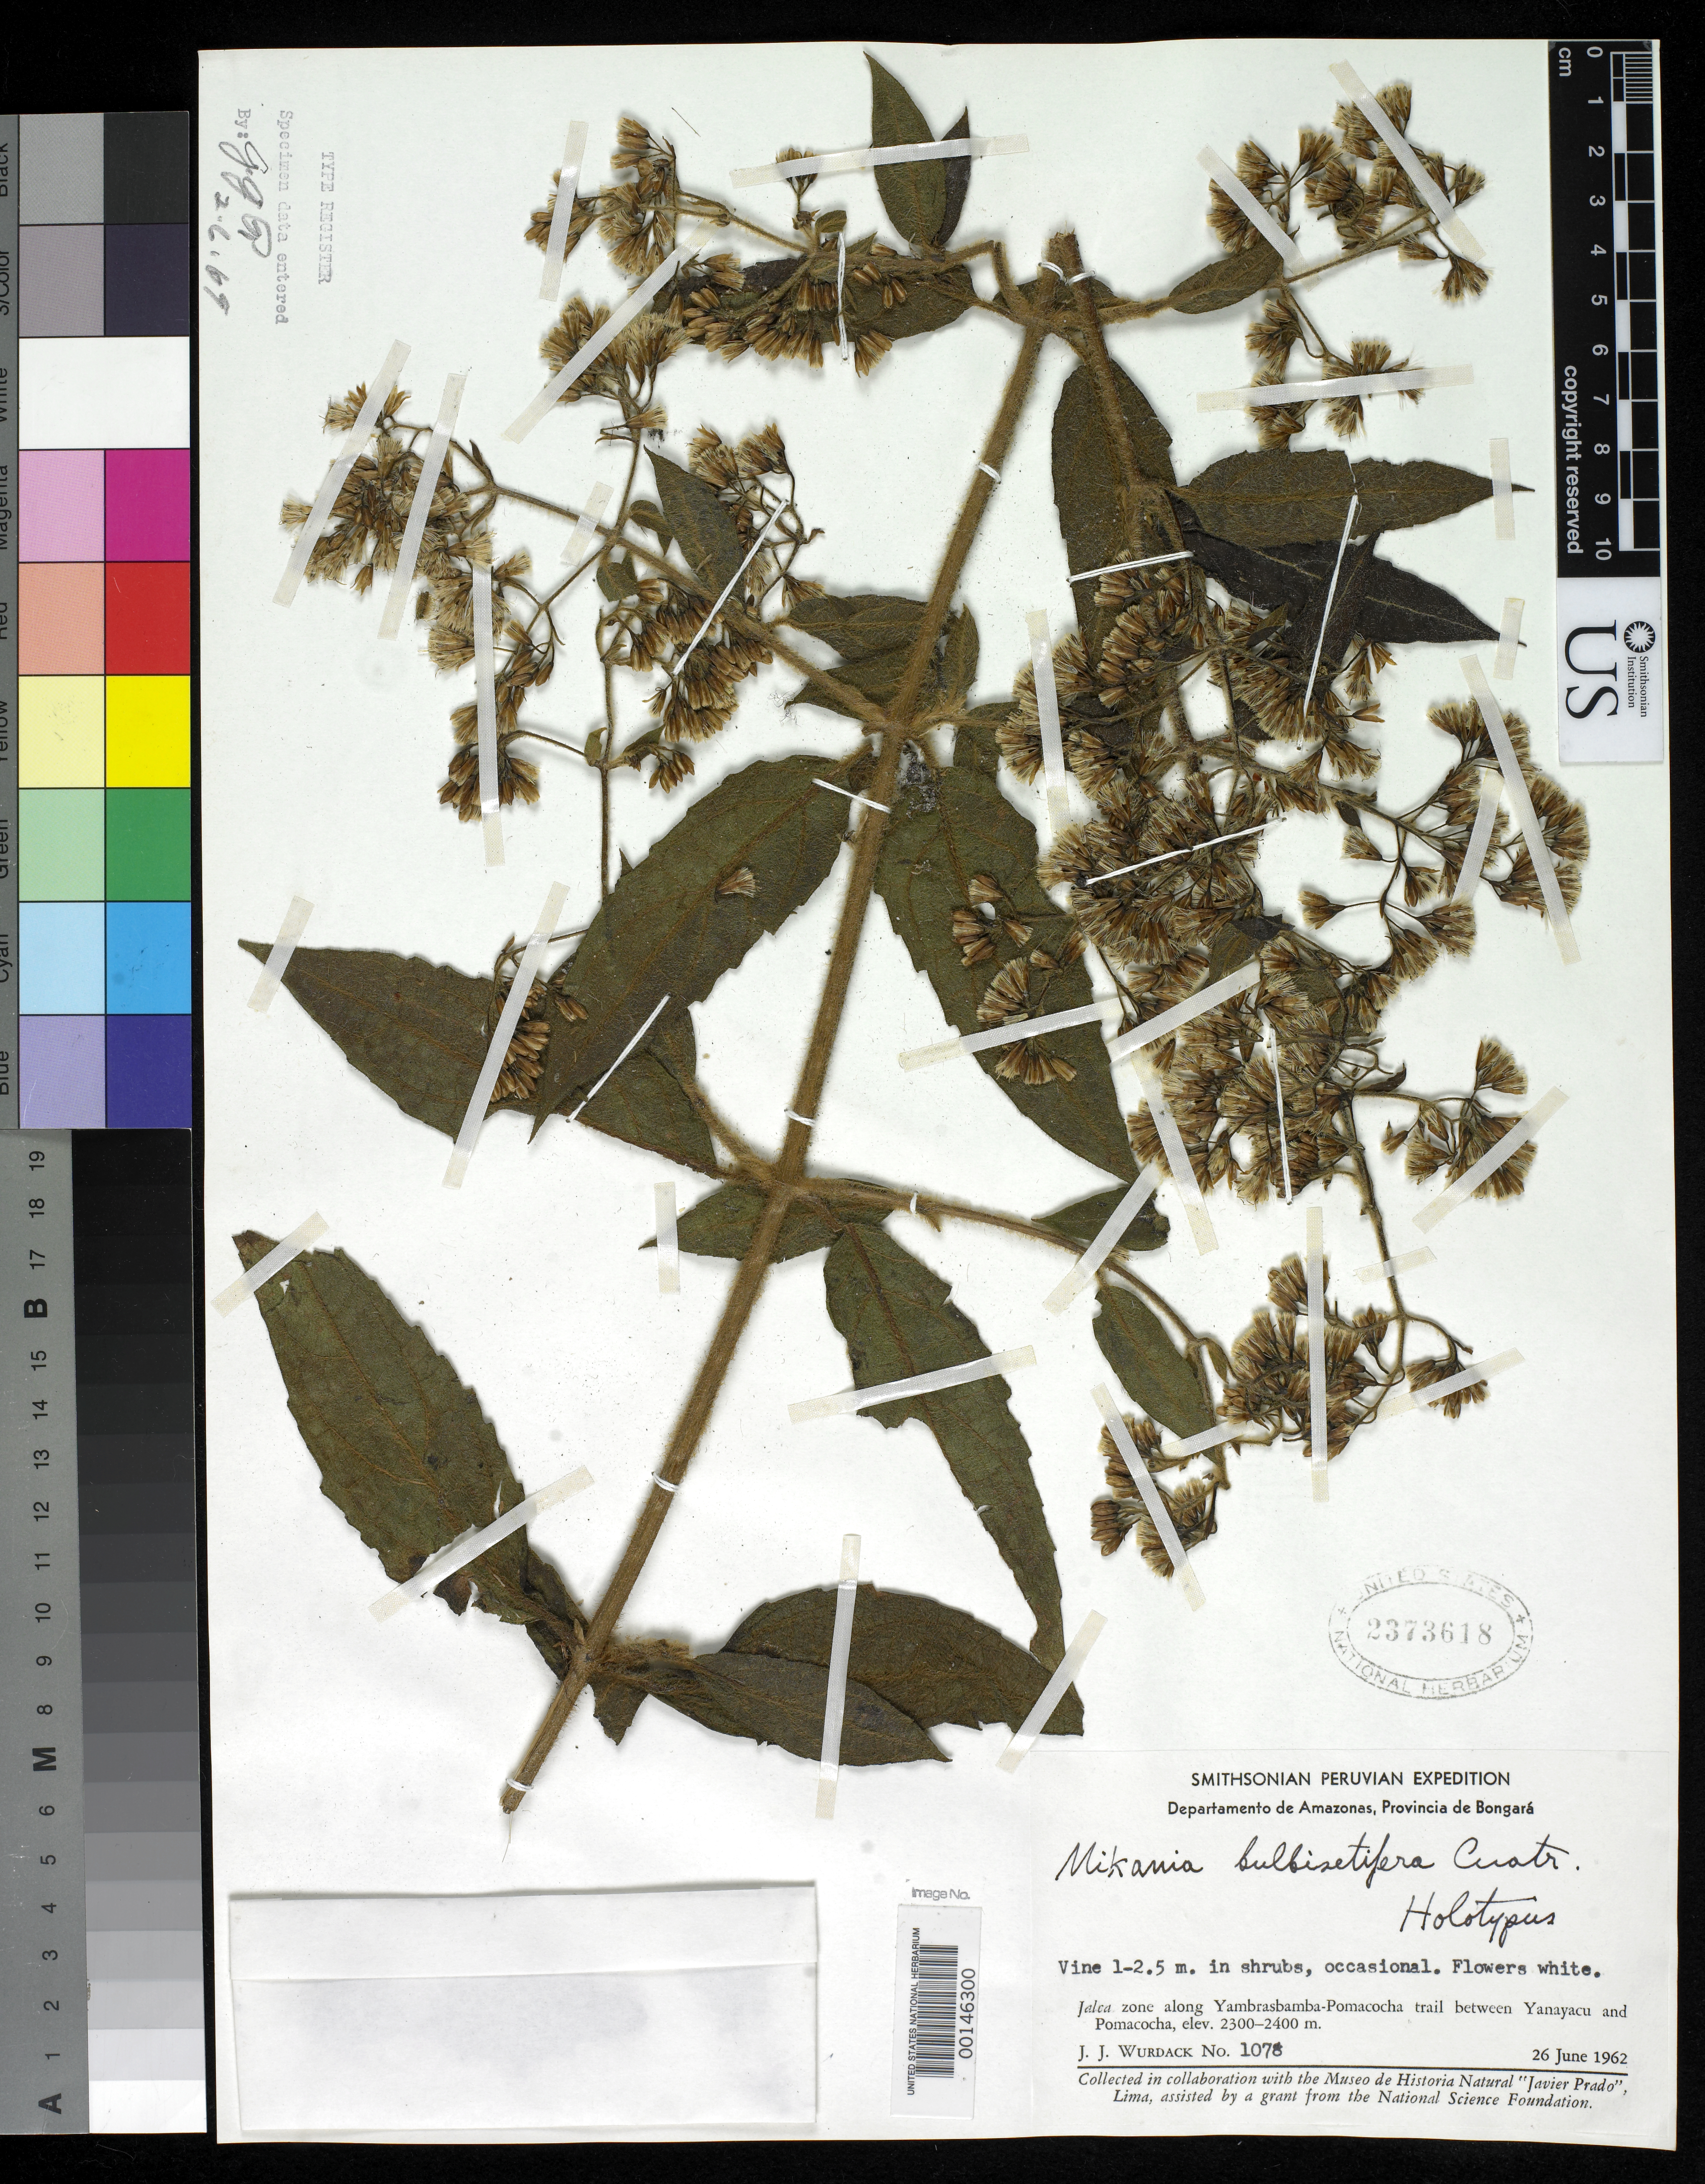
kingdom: Plantae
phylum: Tracheophyta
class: Magnoliopsida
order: Asterales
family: Asteraceae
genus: Mikania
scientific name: Mikania bulbisetifera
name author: Cuatrec.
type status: Holotype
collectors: J. J. Wurdack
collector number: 1078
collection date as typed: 26 Jun 1962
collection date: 1962-06-26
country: Peru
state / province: Amazonas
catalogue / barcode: US 2373618